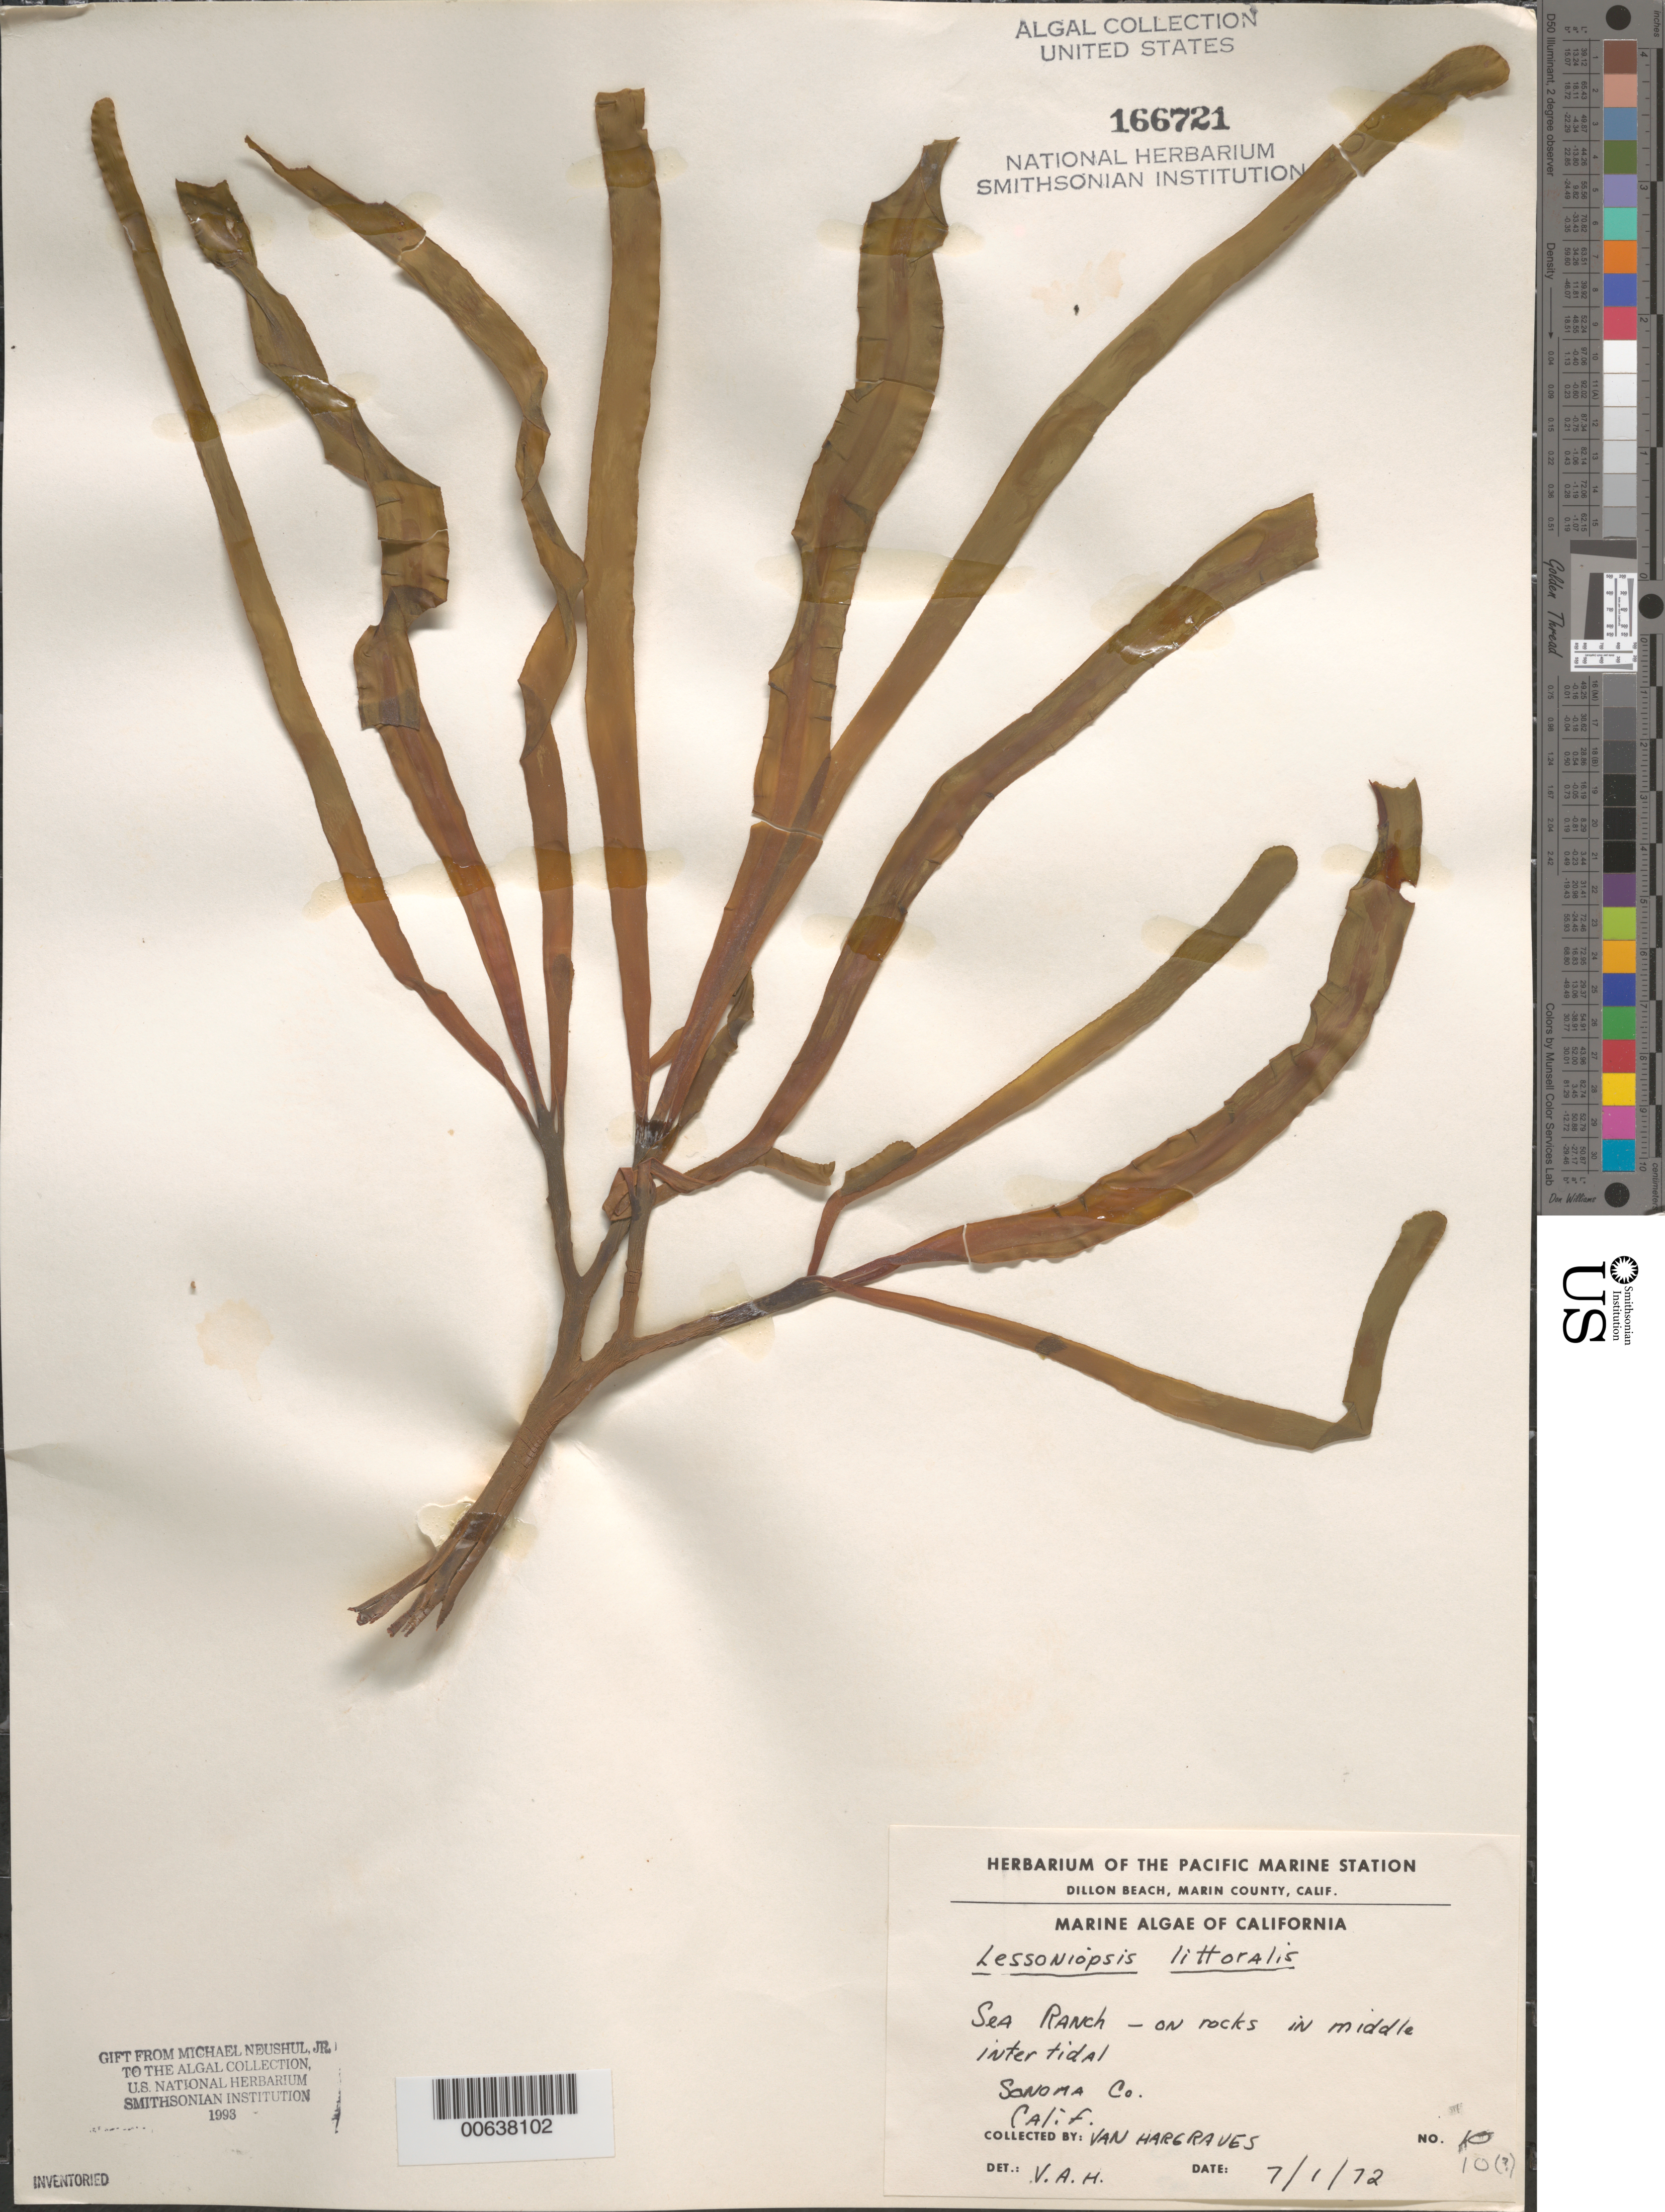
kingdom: Chromista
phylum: Ochrophyta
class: Phaeophyceae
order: Laminariales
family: Alariaceae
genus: Lessoniopsis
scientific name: Lessoniopsis littoralis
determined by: Hargraves, V. A.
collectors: V. Hargraves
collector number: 10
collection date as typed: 01 Jul 1972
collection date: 1972-07-01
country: United States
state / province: California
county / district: Sonoma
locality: Sea Ranch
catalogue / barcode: US 166721